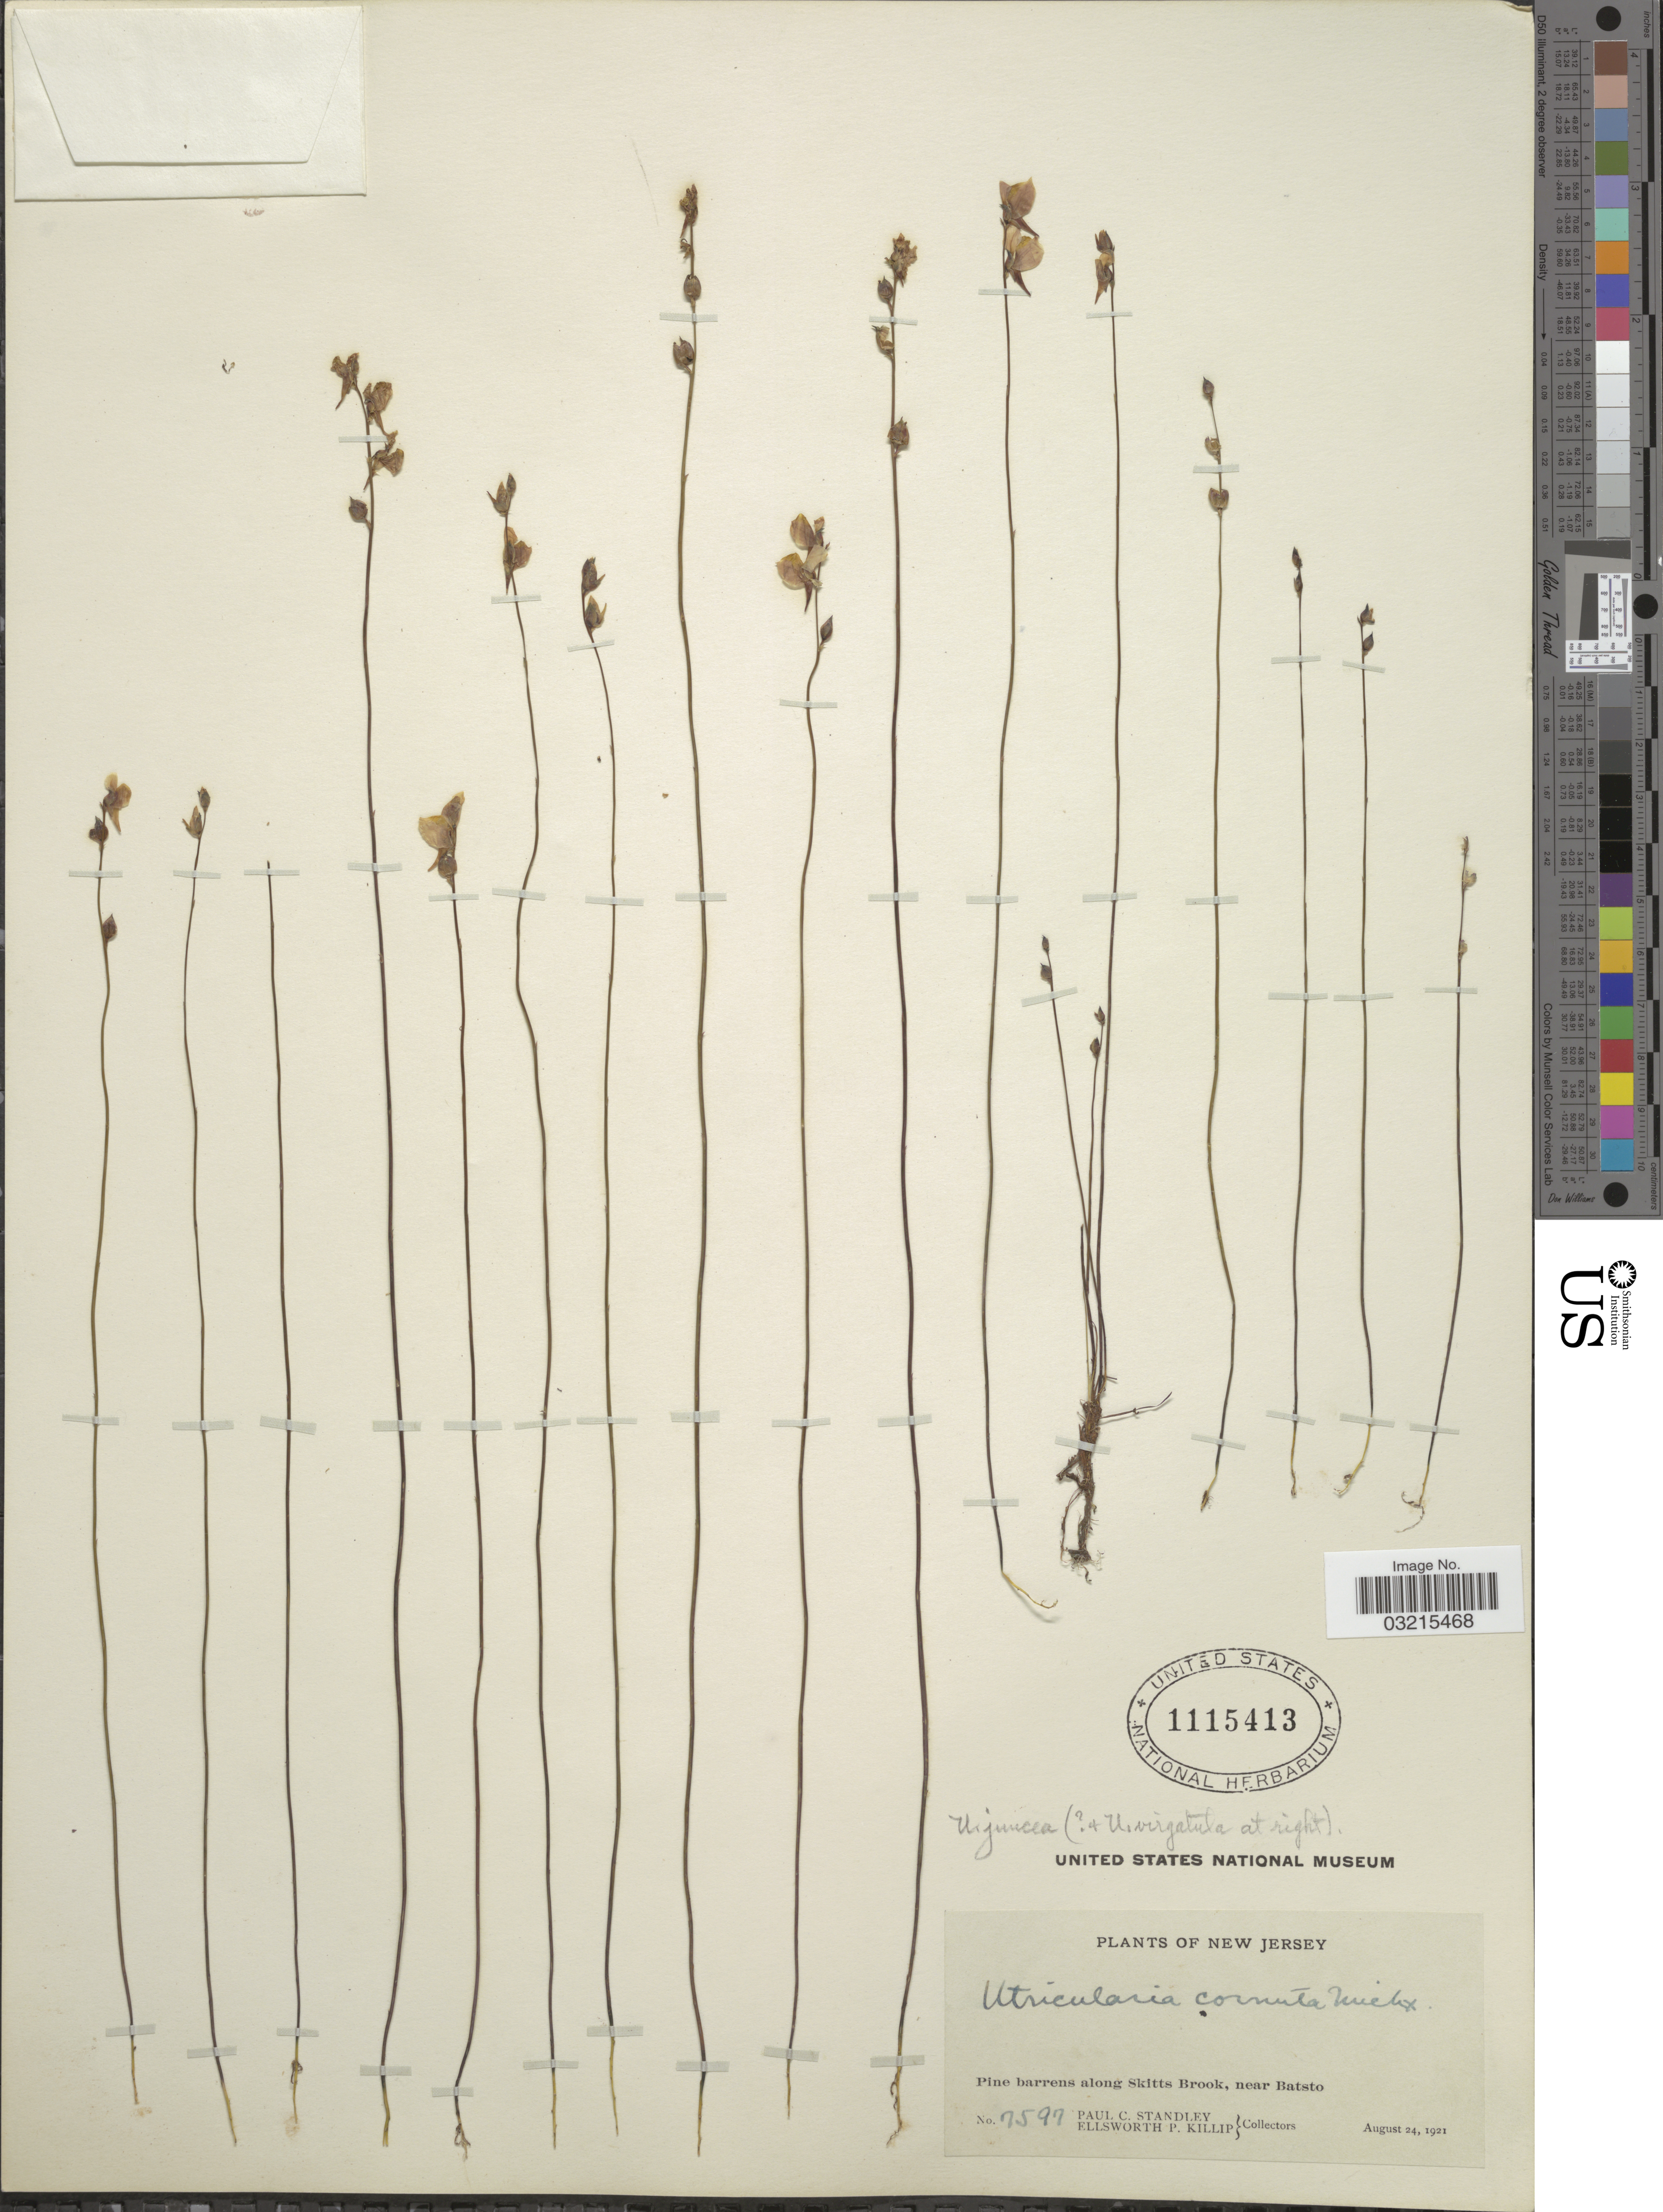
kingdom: Plantae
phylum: Tracheophyta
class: Magnoliopsida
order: Lamiales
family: Lentibulariaceae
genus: Utricularia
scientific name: Utricularia juncea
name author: Vahl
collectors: P. C. Standley & E. P. Killip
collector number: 7597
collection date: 1921-08-24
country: United States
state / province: New Jersey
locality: Pine barrens along Skitts Brook, near Batsto.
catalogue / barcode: US 1115413